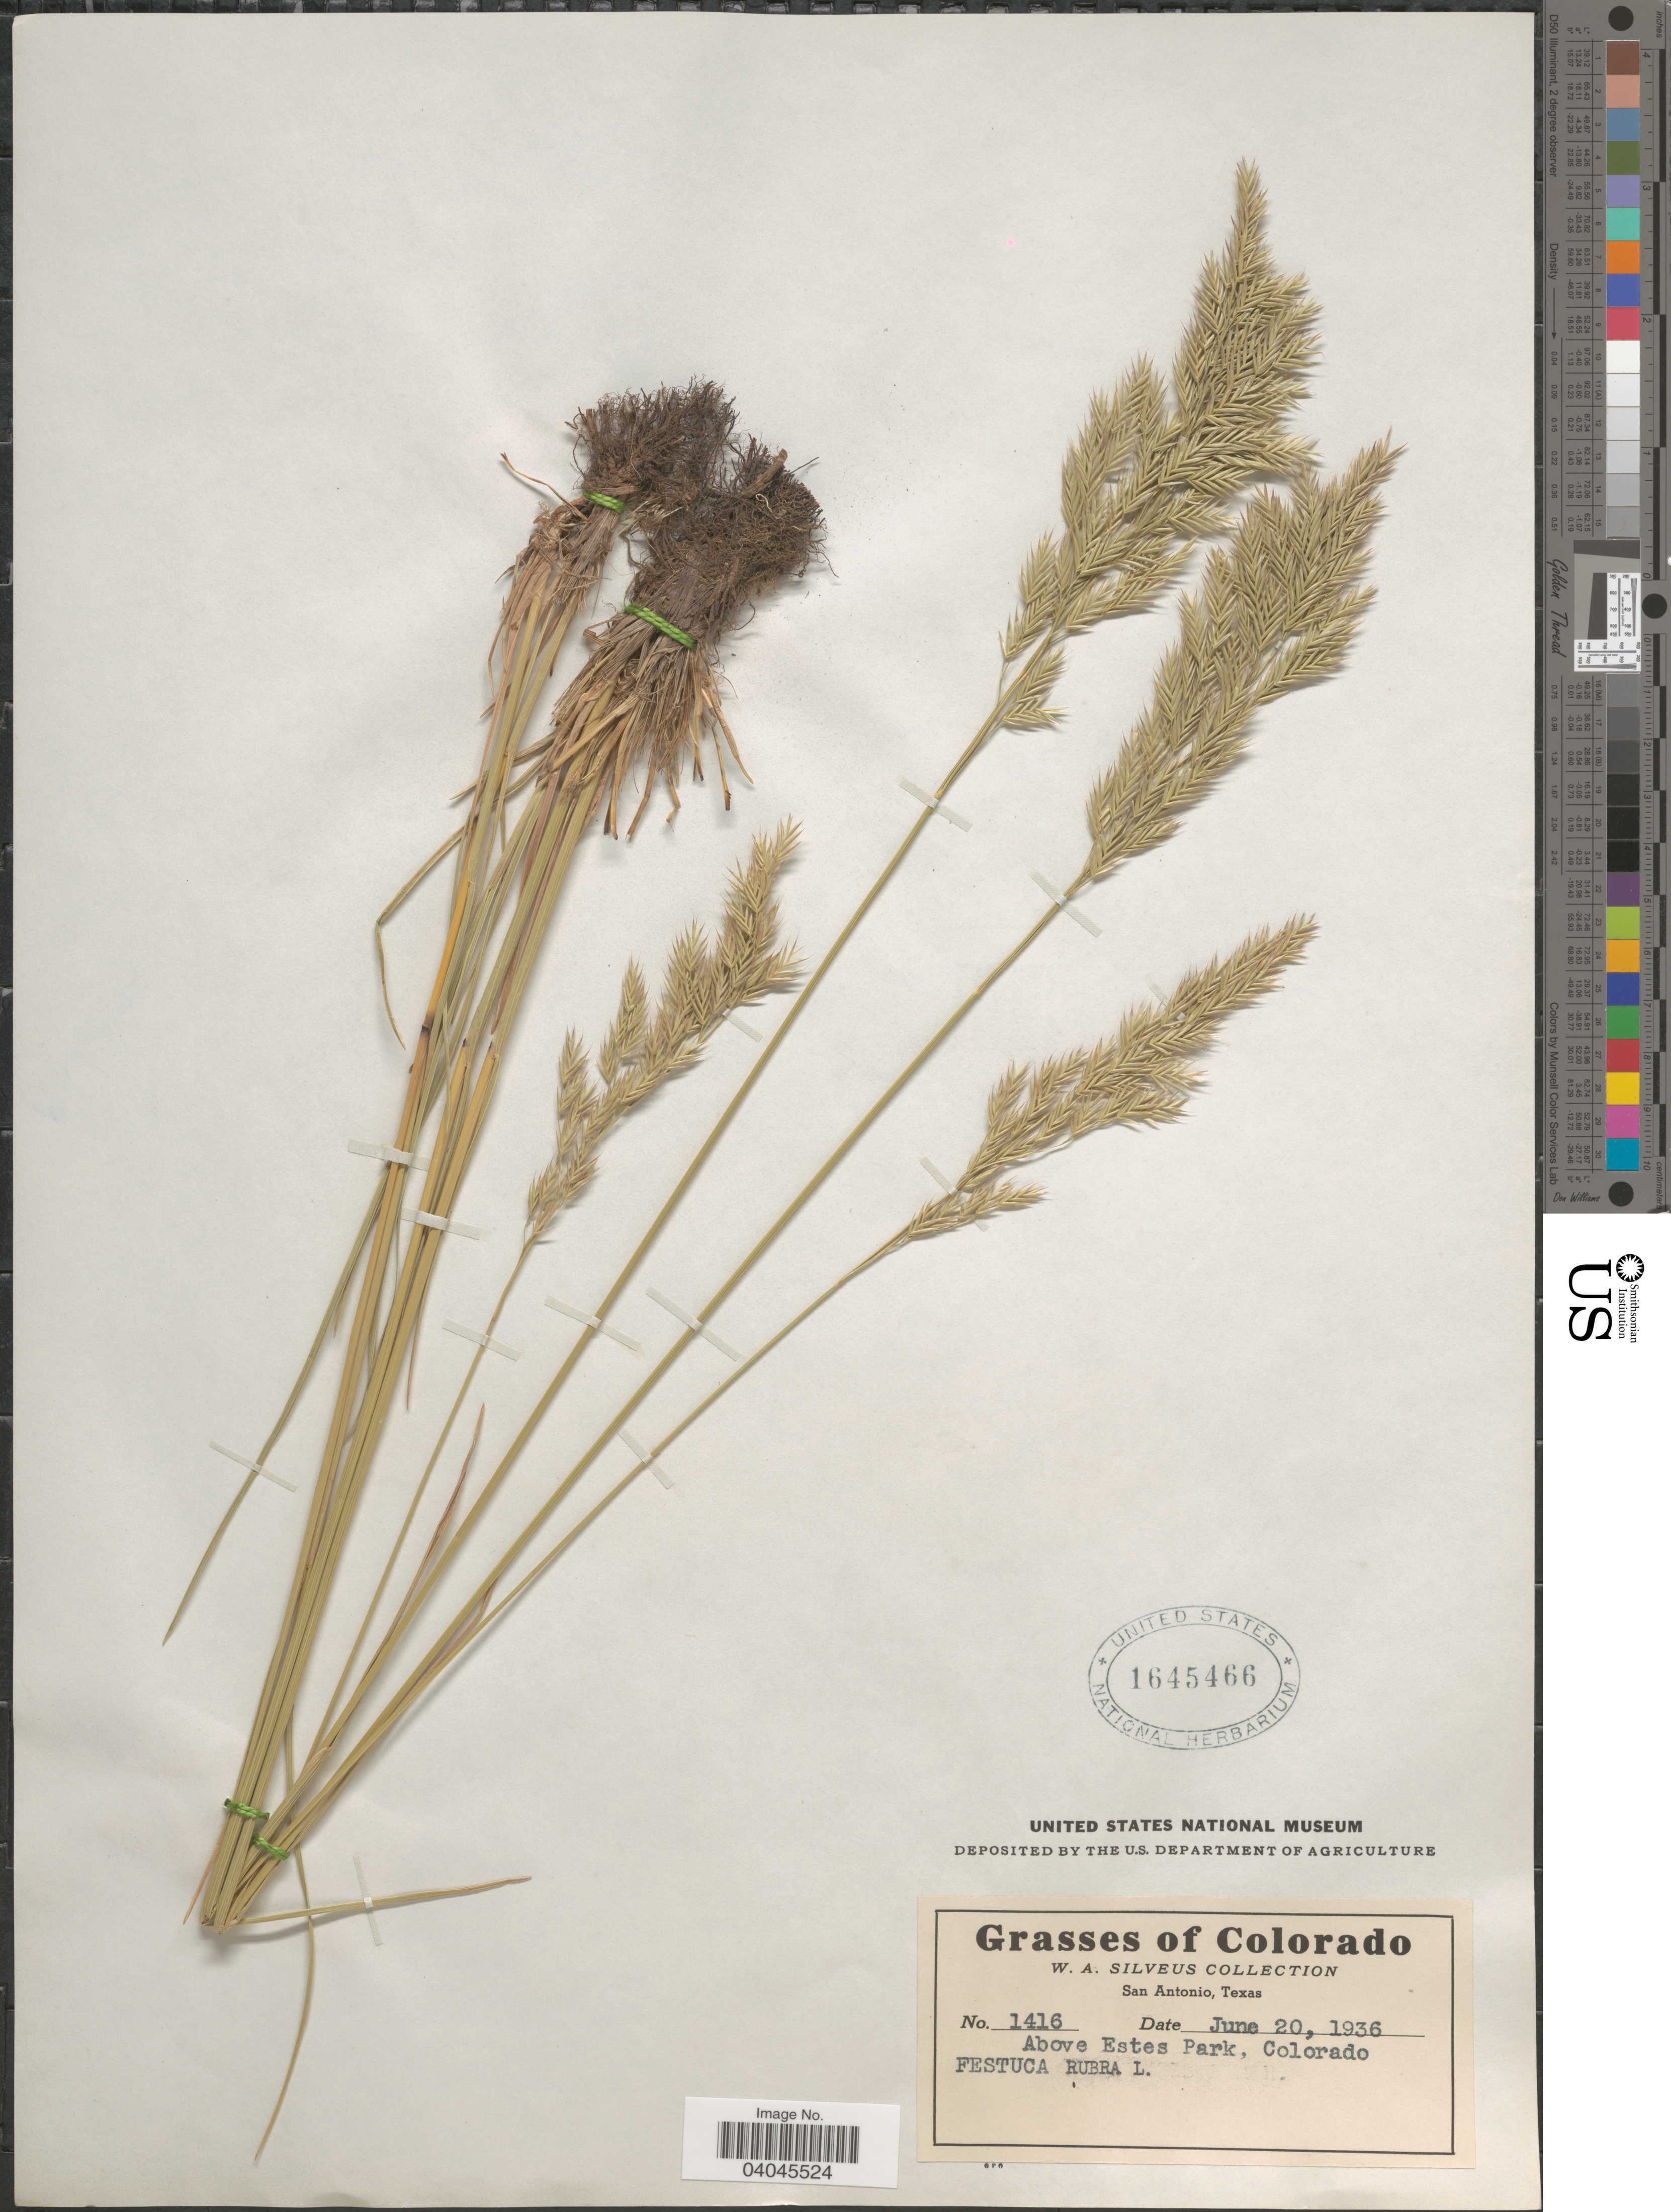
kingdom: Plantae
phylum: Tracheophyta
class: Liliopsida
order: Poales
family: Poaceae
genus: Festuca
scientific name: Festuca rubra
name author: L.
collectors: W. Silveus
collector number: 1416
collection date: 1936-06-20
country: United States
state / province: Colorado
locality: Above Estes Park.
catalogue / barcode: US 1645466